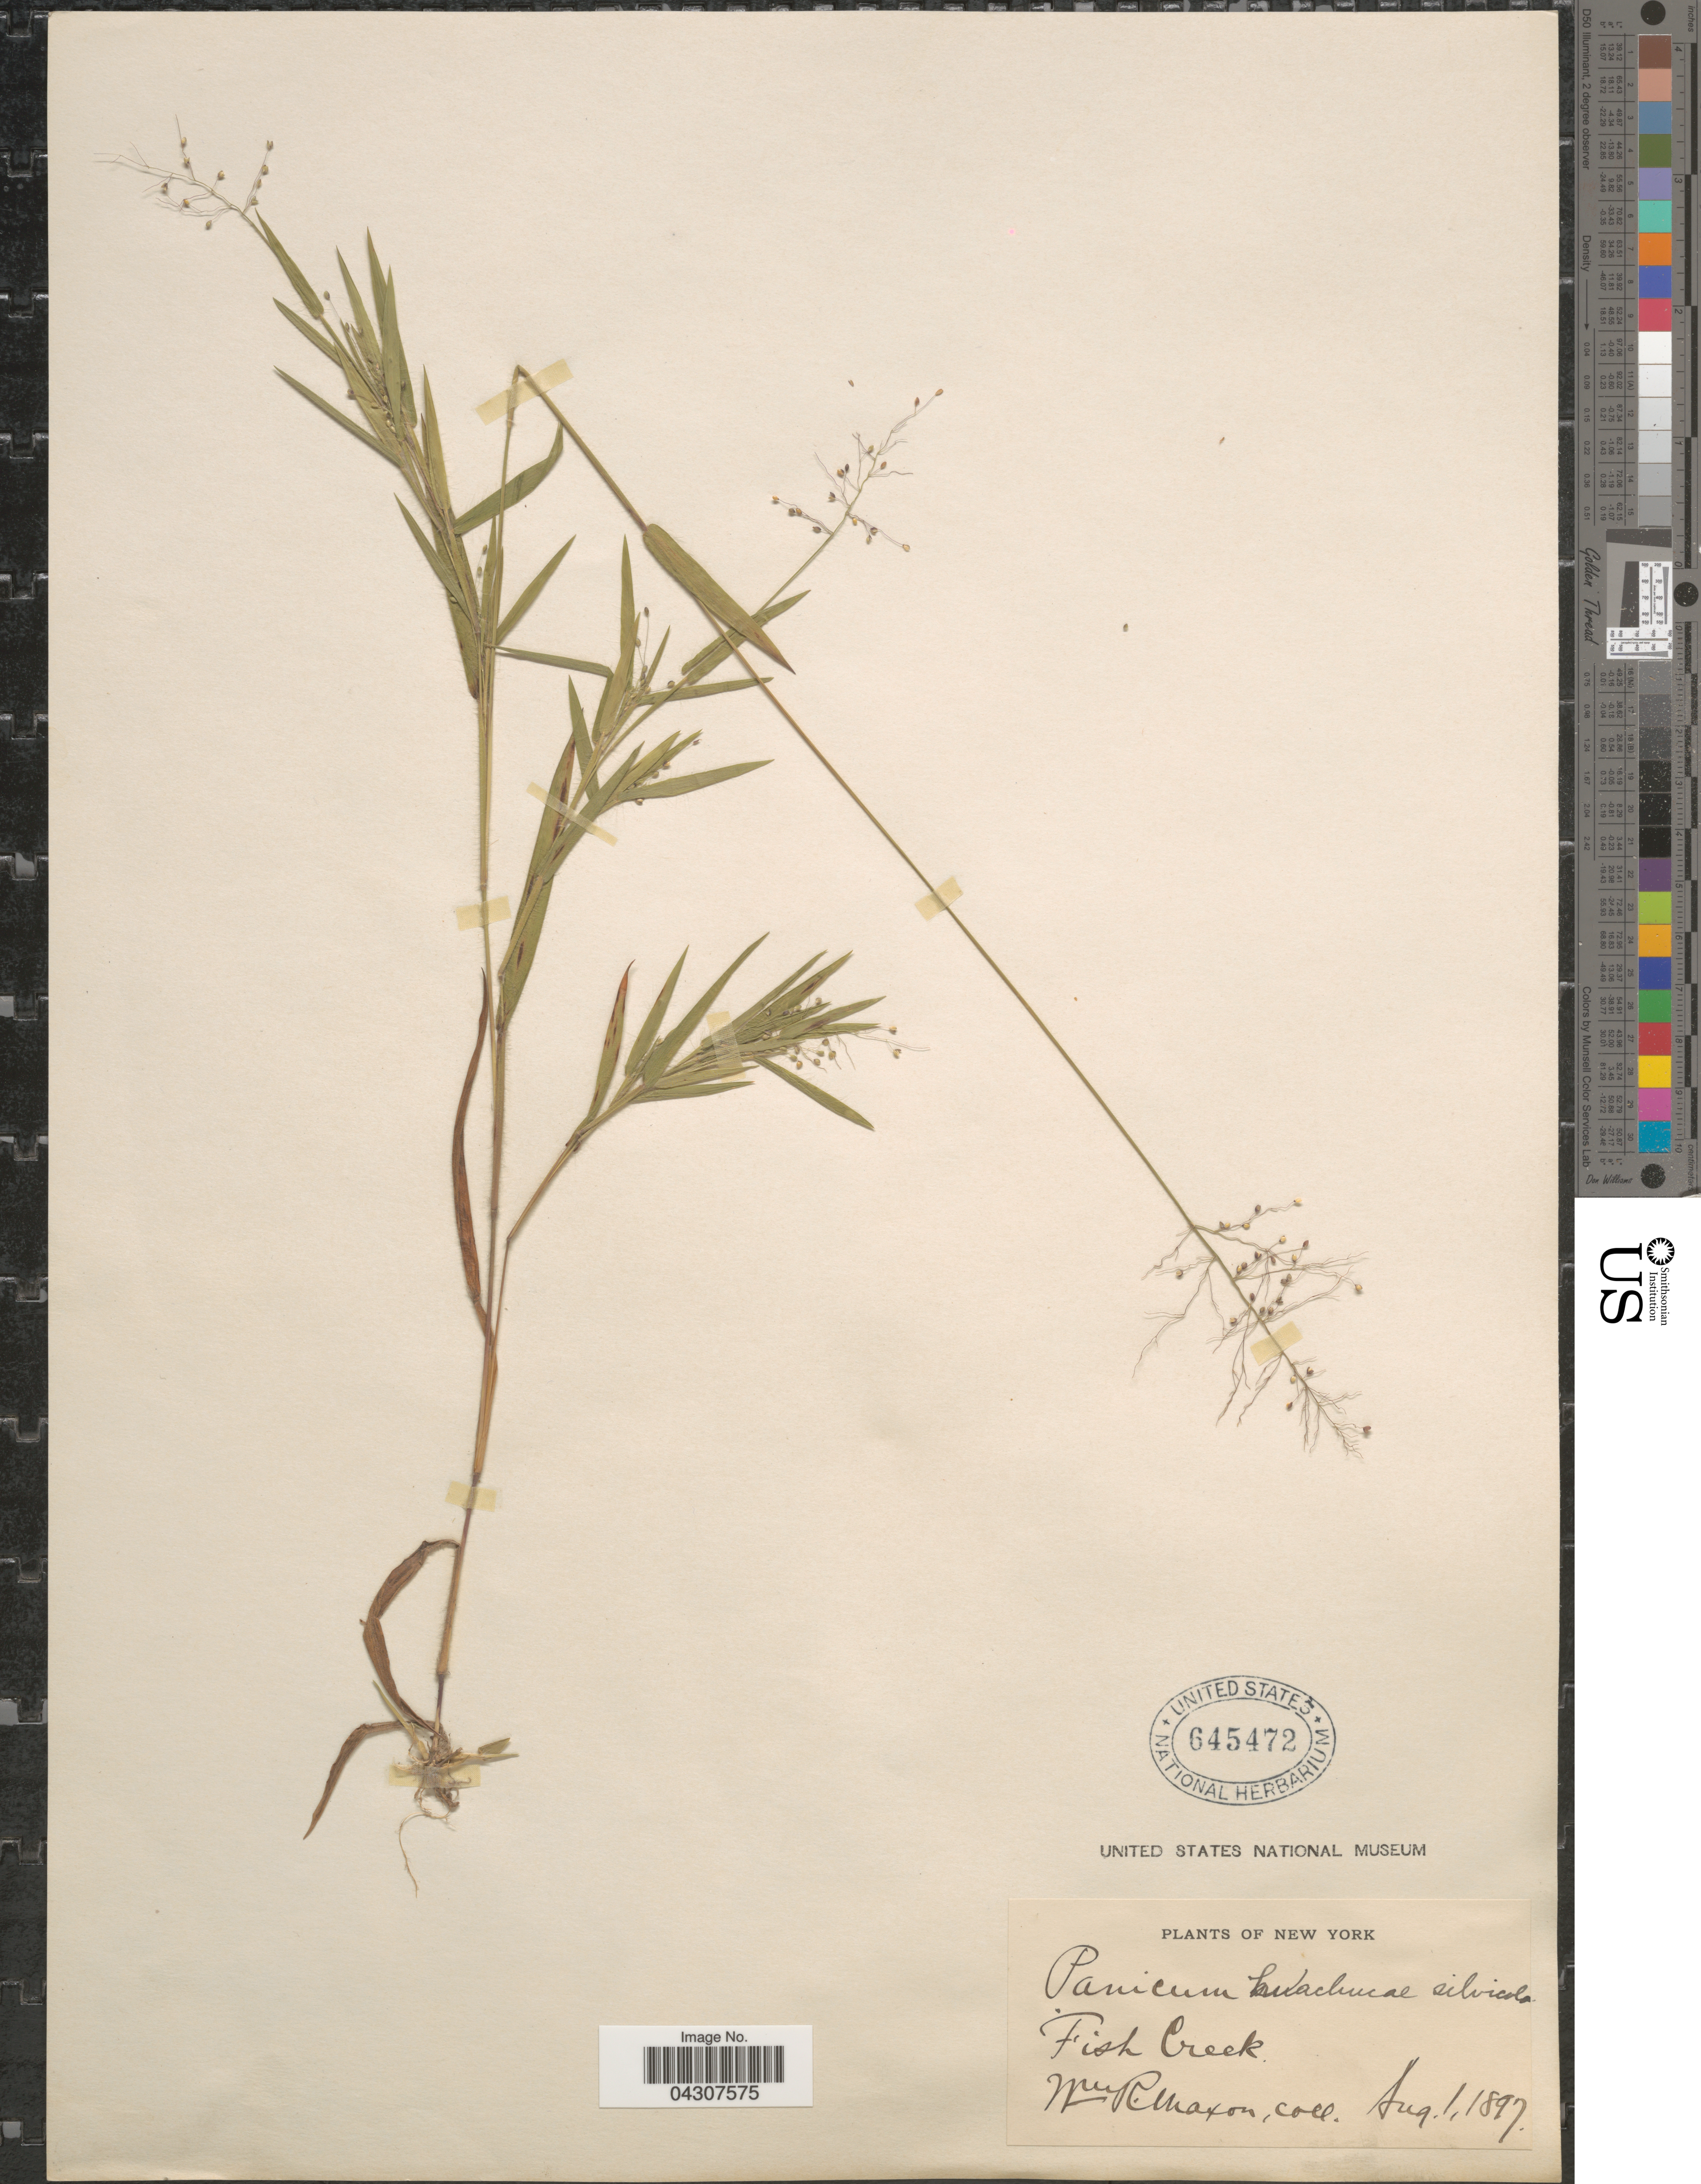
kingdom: Plantae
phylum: Tracheophyta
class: Liliopsida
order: Poales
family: Poaceae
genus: Dichanthelium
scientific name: Dichanthelium acuminatum var. acuminatum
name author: (Sw.) Gould & C.A. Clark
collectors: W. R. Maxon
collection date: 1897-08-01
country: United States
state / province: New York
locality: Fish Creek.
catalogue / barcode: US 645472